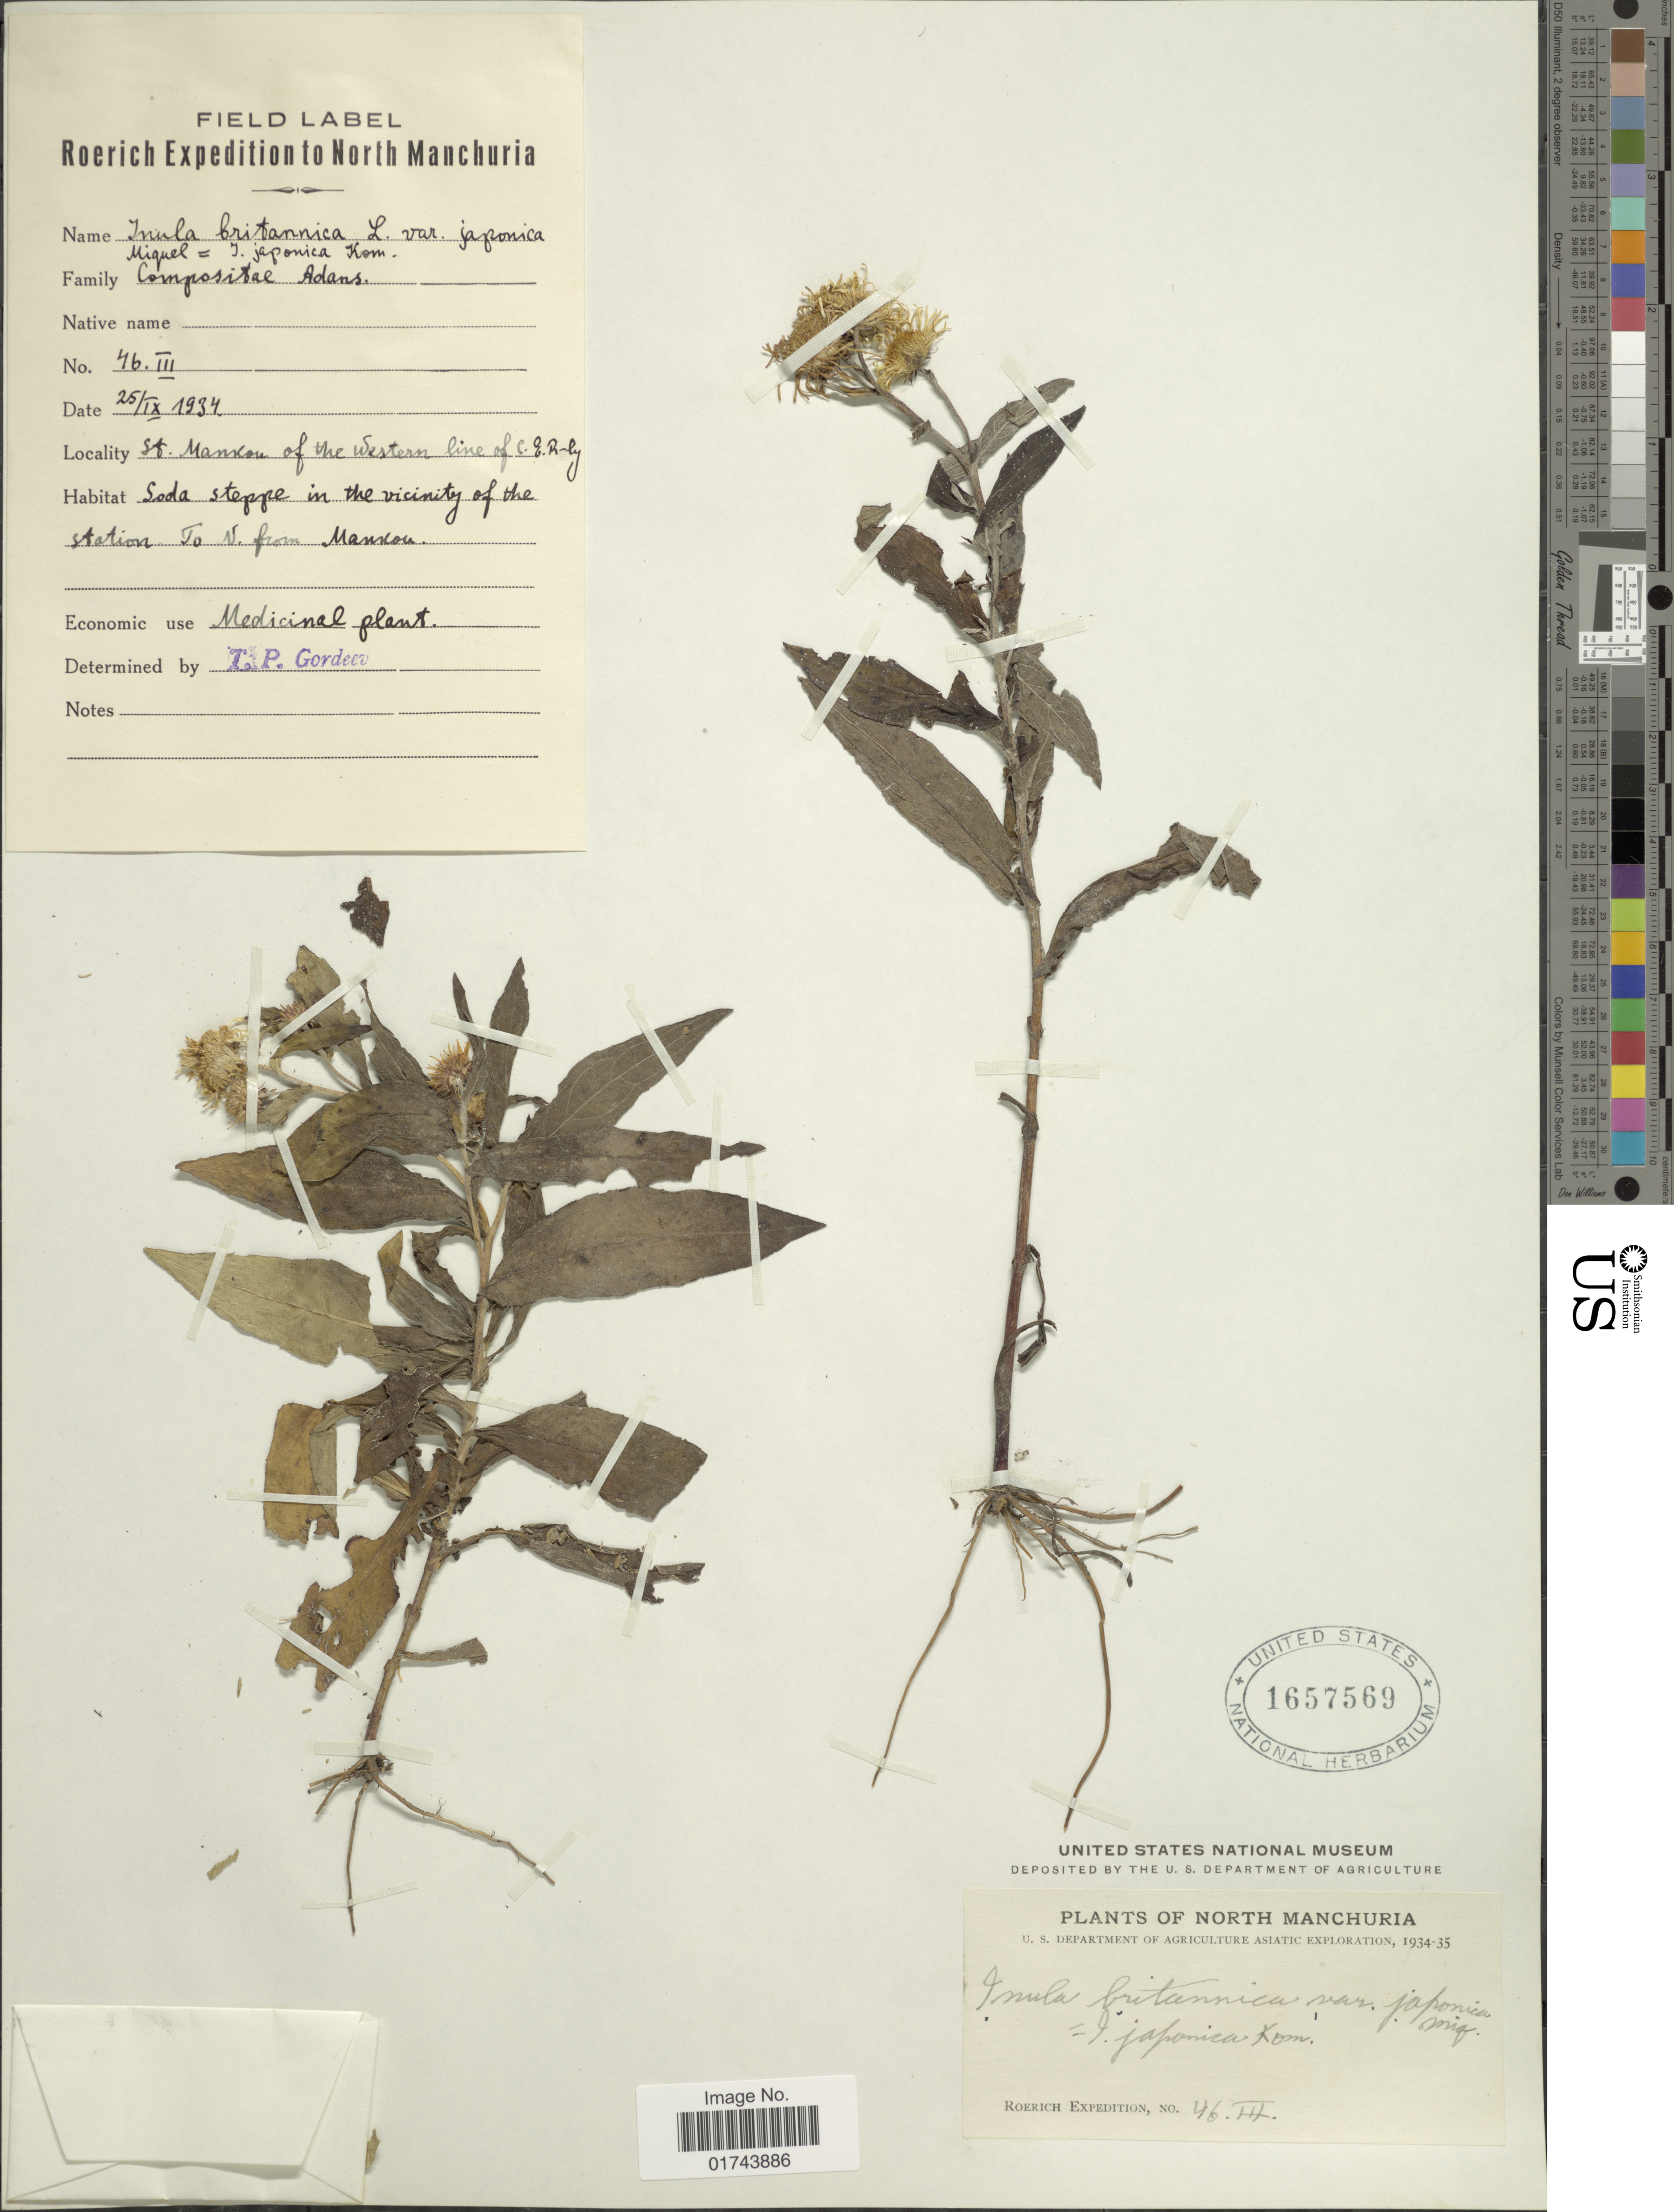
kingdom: Plantae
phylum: Tracheophyta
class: Magnoliopsida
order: Asterales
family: Asteraceae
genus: Inula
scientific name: Inula britannica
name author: L.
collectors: Roerich Expedition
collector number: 46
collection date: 1934-09-25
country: China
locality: North Manchura, St. Mankou of the western line of C. G. R.-ly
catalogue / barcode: US 1657569